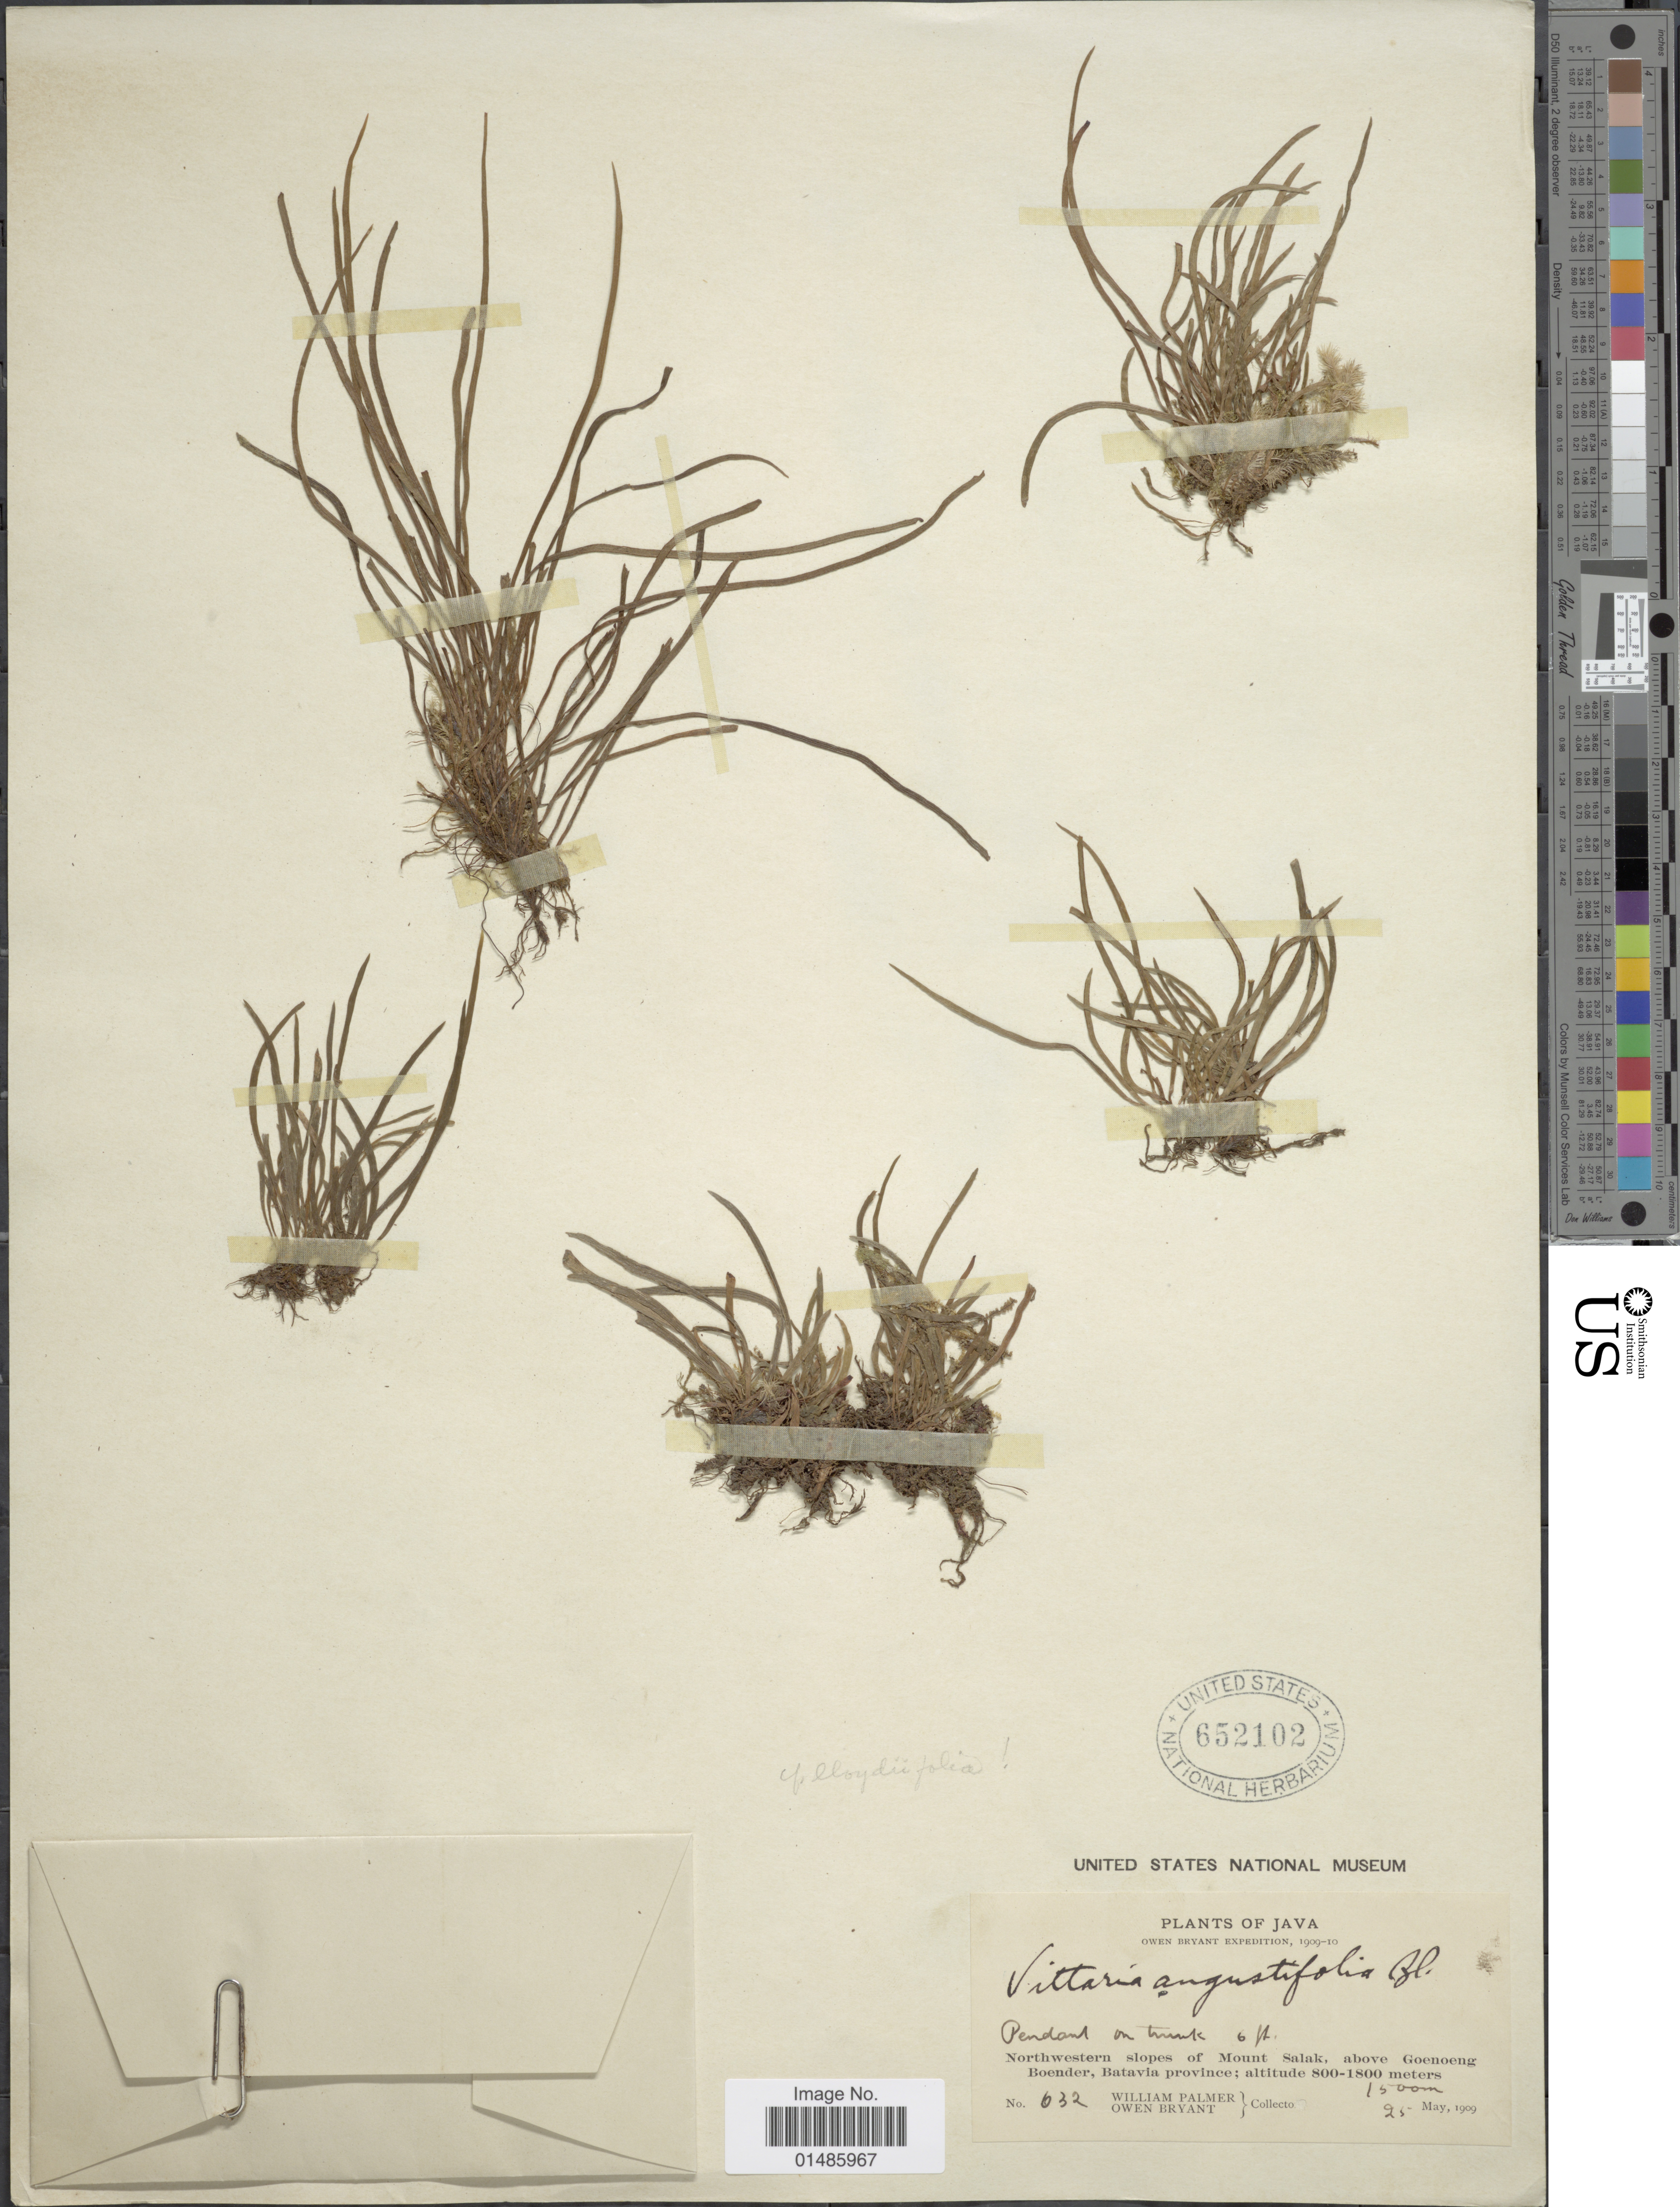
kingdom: Plantae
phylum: Tracheophyta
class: Polypodiopsida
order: Polypodiales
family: Pteridaceae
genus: Haplopteris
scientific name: Haplopteris angustifolia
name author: (Blume) E.H. Crane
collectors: W. Palmer & O. Bryant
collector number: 632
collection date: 1909-05-25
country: Indonesia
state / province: Java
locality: Northwestern slopes of Mount Salak, above Goenoeng Boender, Batavia province.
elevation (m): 1500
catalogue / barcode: US 652102